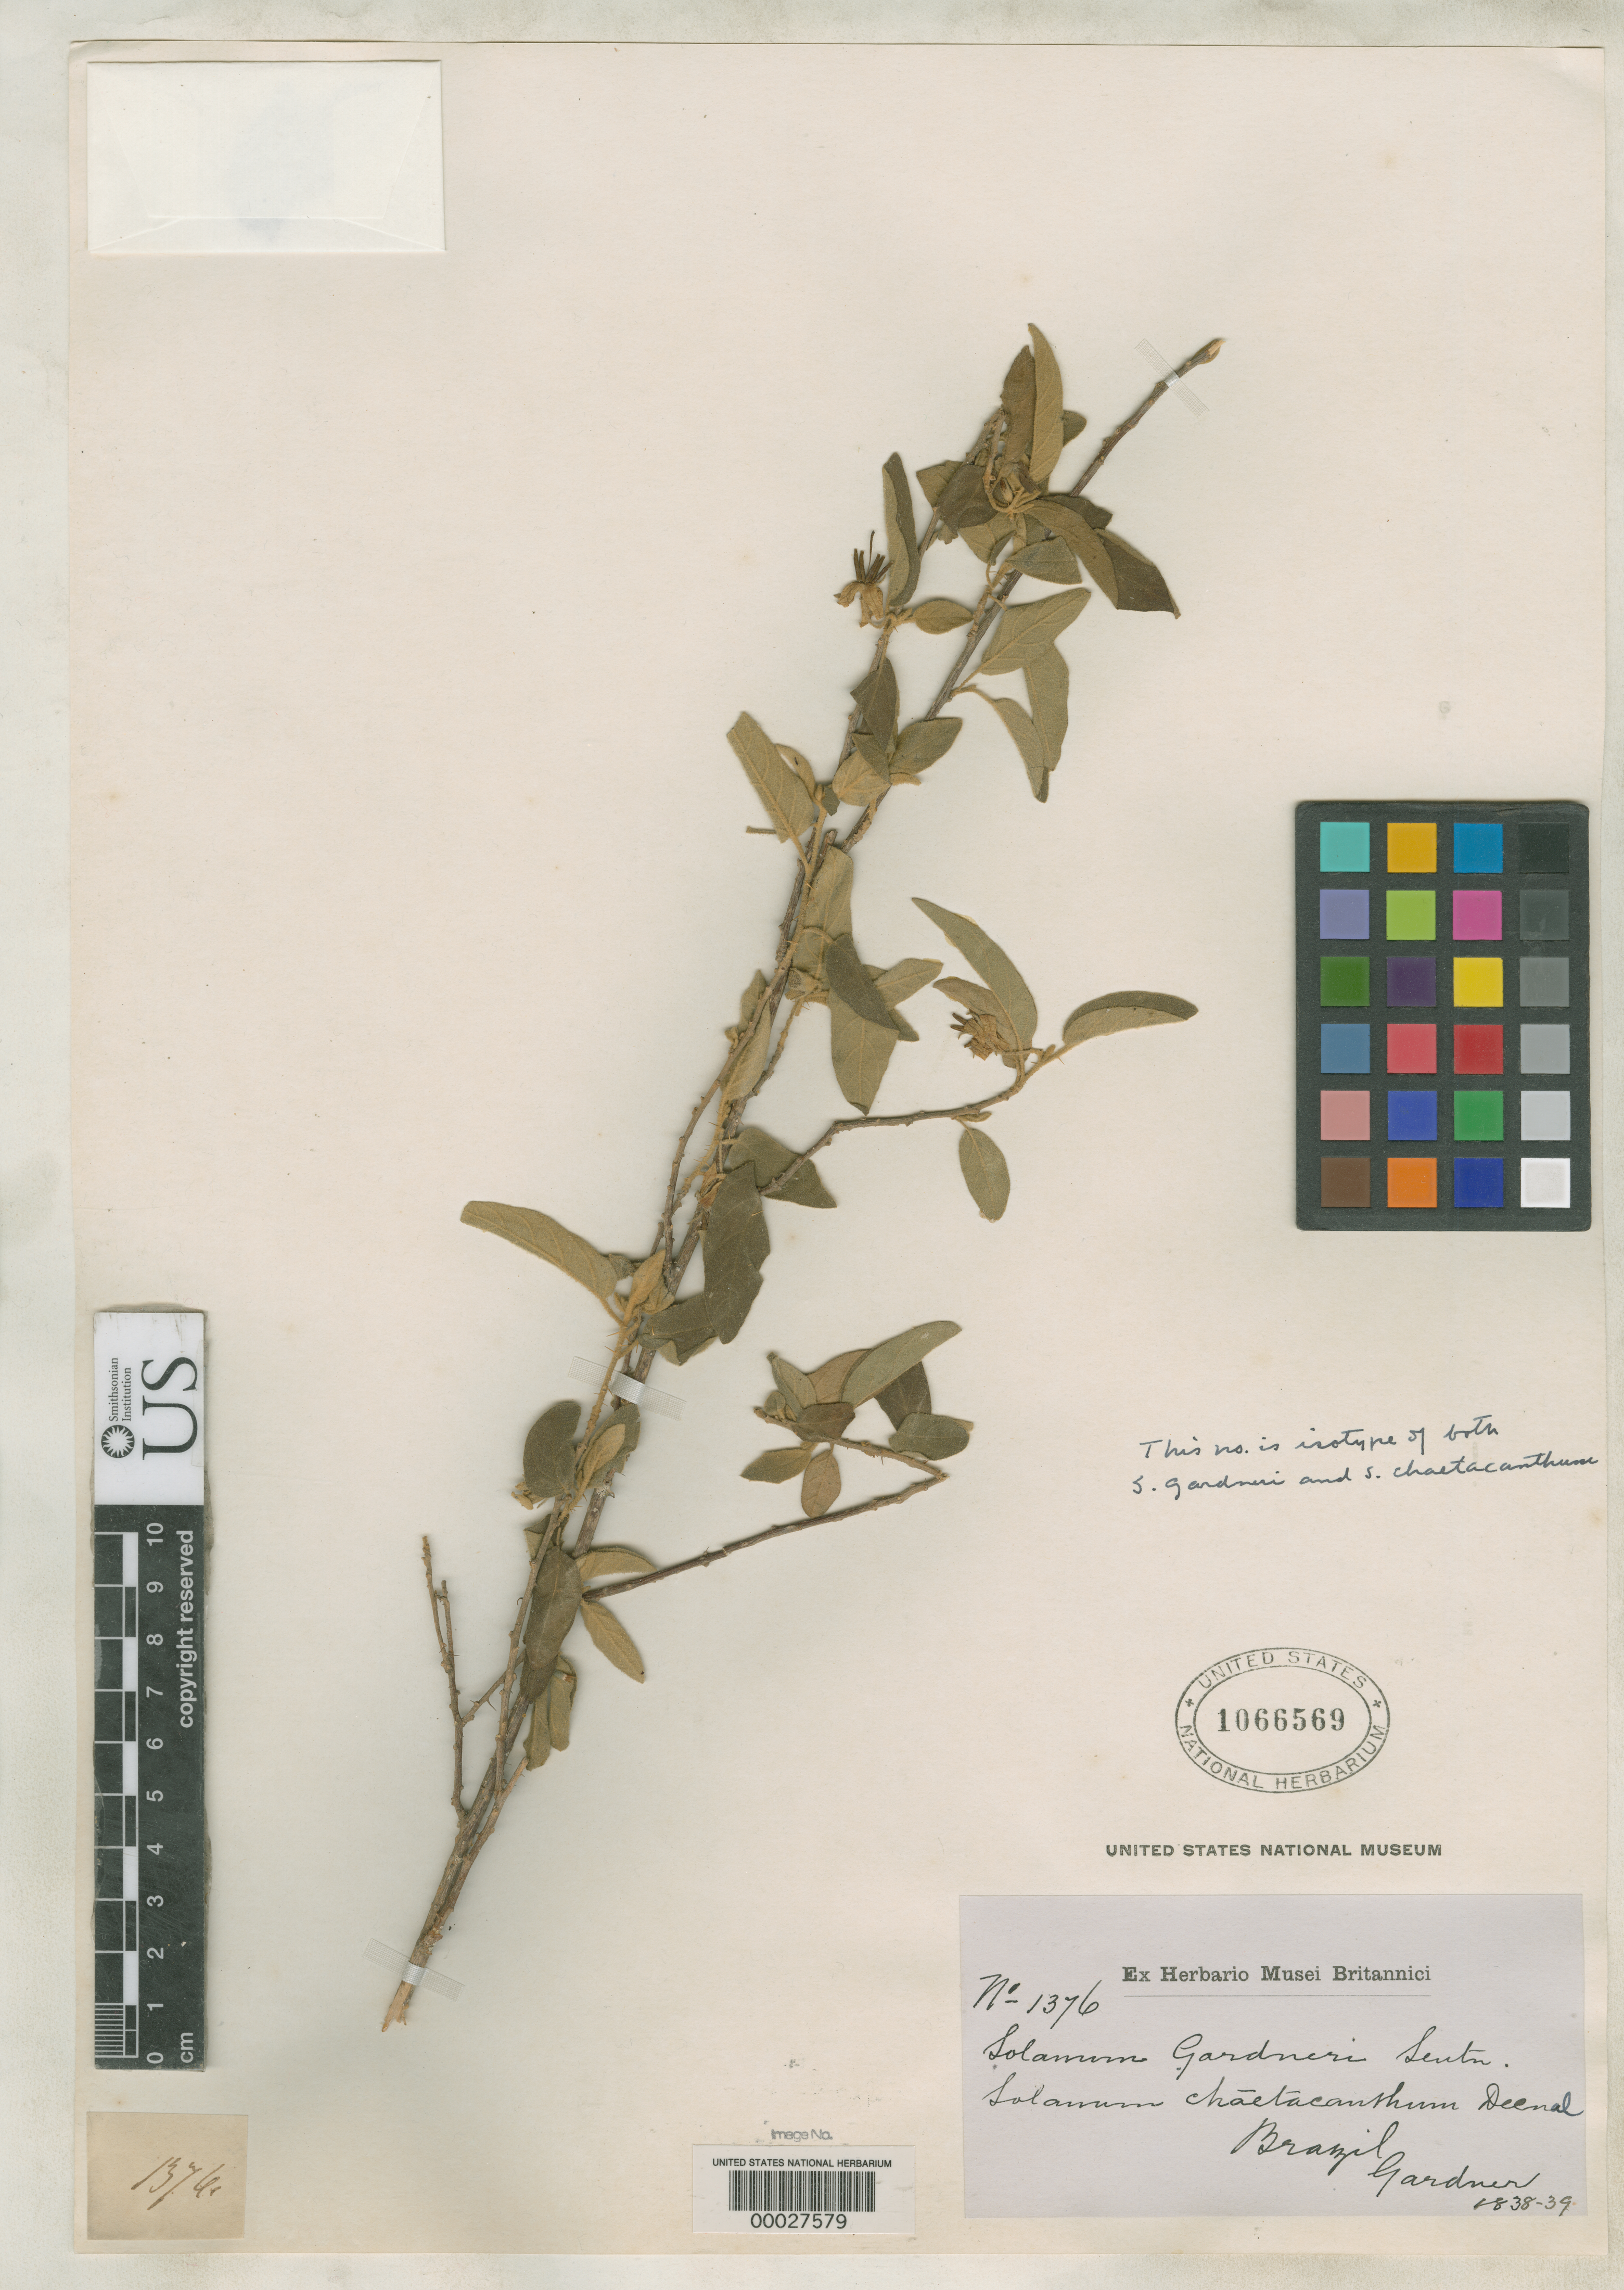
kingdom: Plantae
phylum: Tracheophyta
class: Magnoliopsida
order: Solanales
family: Solanaceae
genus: Solanum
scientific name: Solanum chaetacanthum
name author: Dunal in DC.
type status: Isotype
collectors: G. Gardner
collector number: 1376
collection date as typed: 1838 to -- --- 1839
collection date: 1838/1839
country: Brazil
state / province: Minas Gerais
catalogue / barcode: US 1066569-2